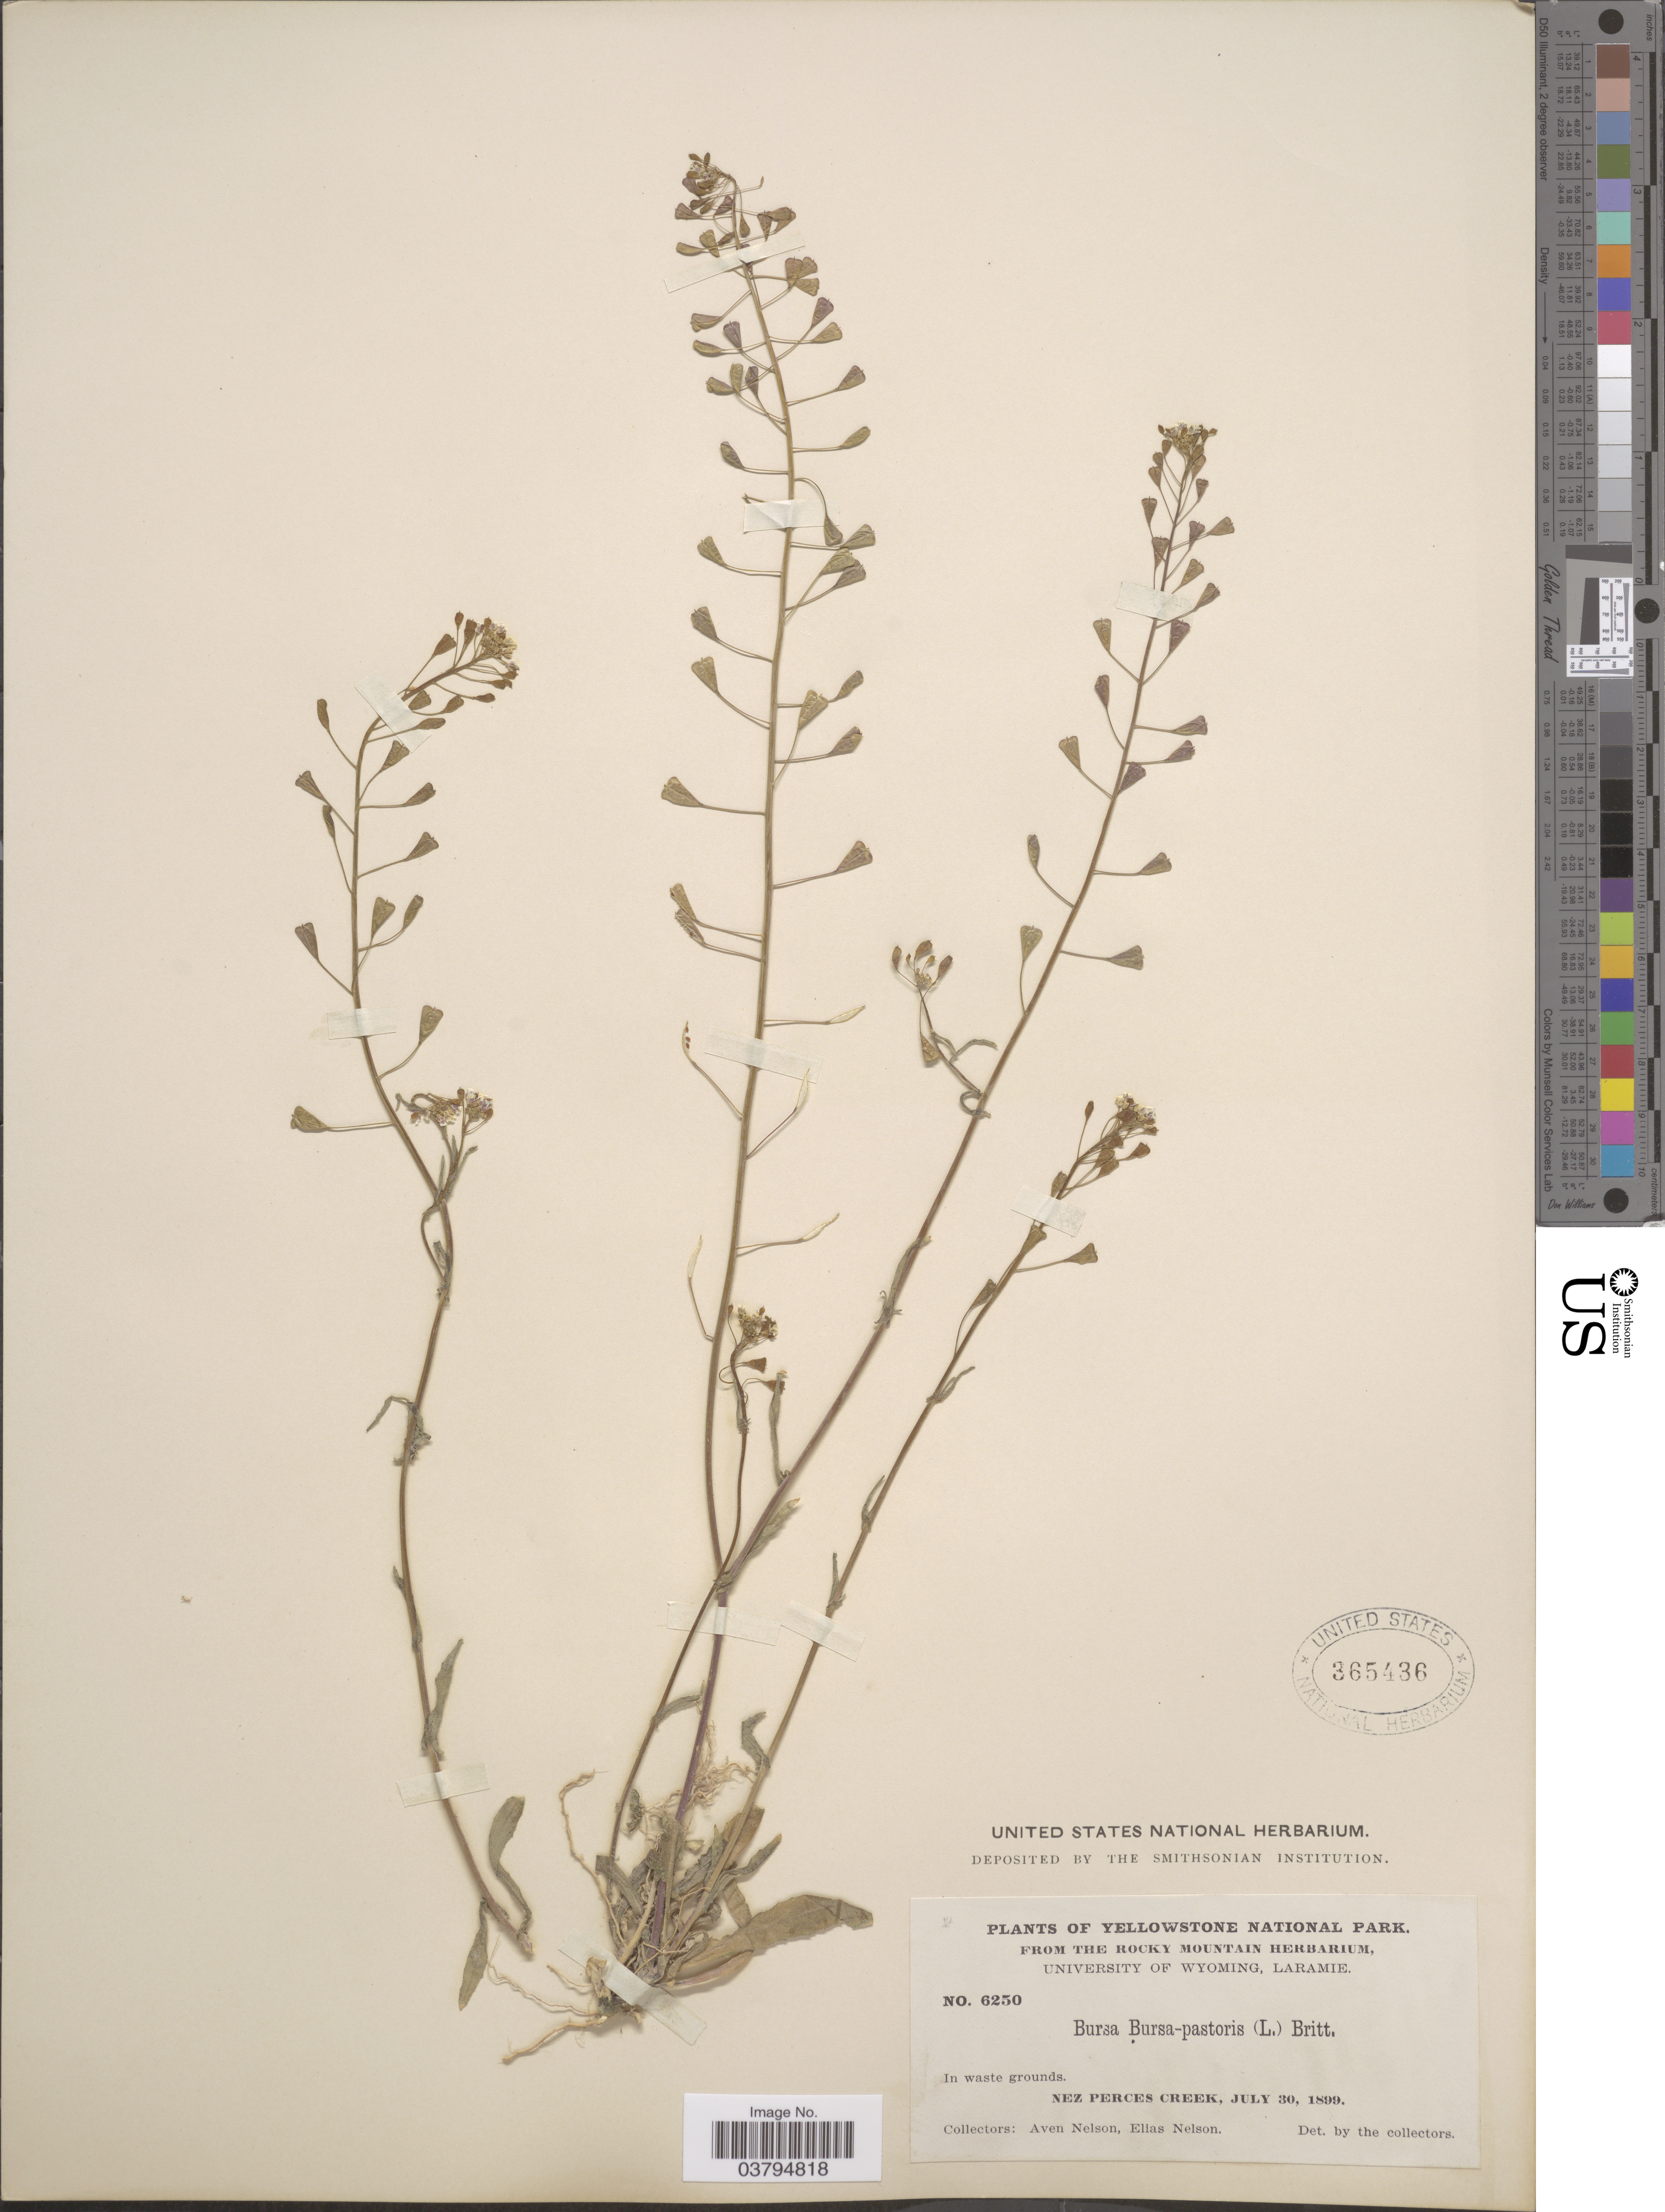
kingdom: Plantae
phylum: Tracheophyta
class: Magnoliopsida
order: Brassicales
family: Brassicaceae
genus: Capsella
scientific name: Capsella bursa-pastoris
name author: (L.) Medik.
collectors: A. Nelson & E. Nelson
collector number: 6250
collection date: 1899-07-30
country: United States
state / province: Wyoming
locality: Yellowstone National Park. Nez Perces Creek.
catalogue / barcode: US 365436